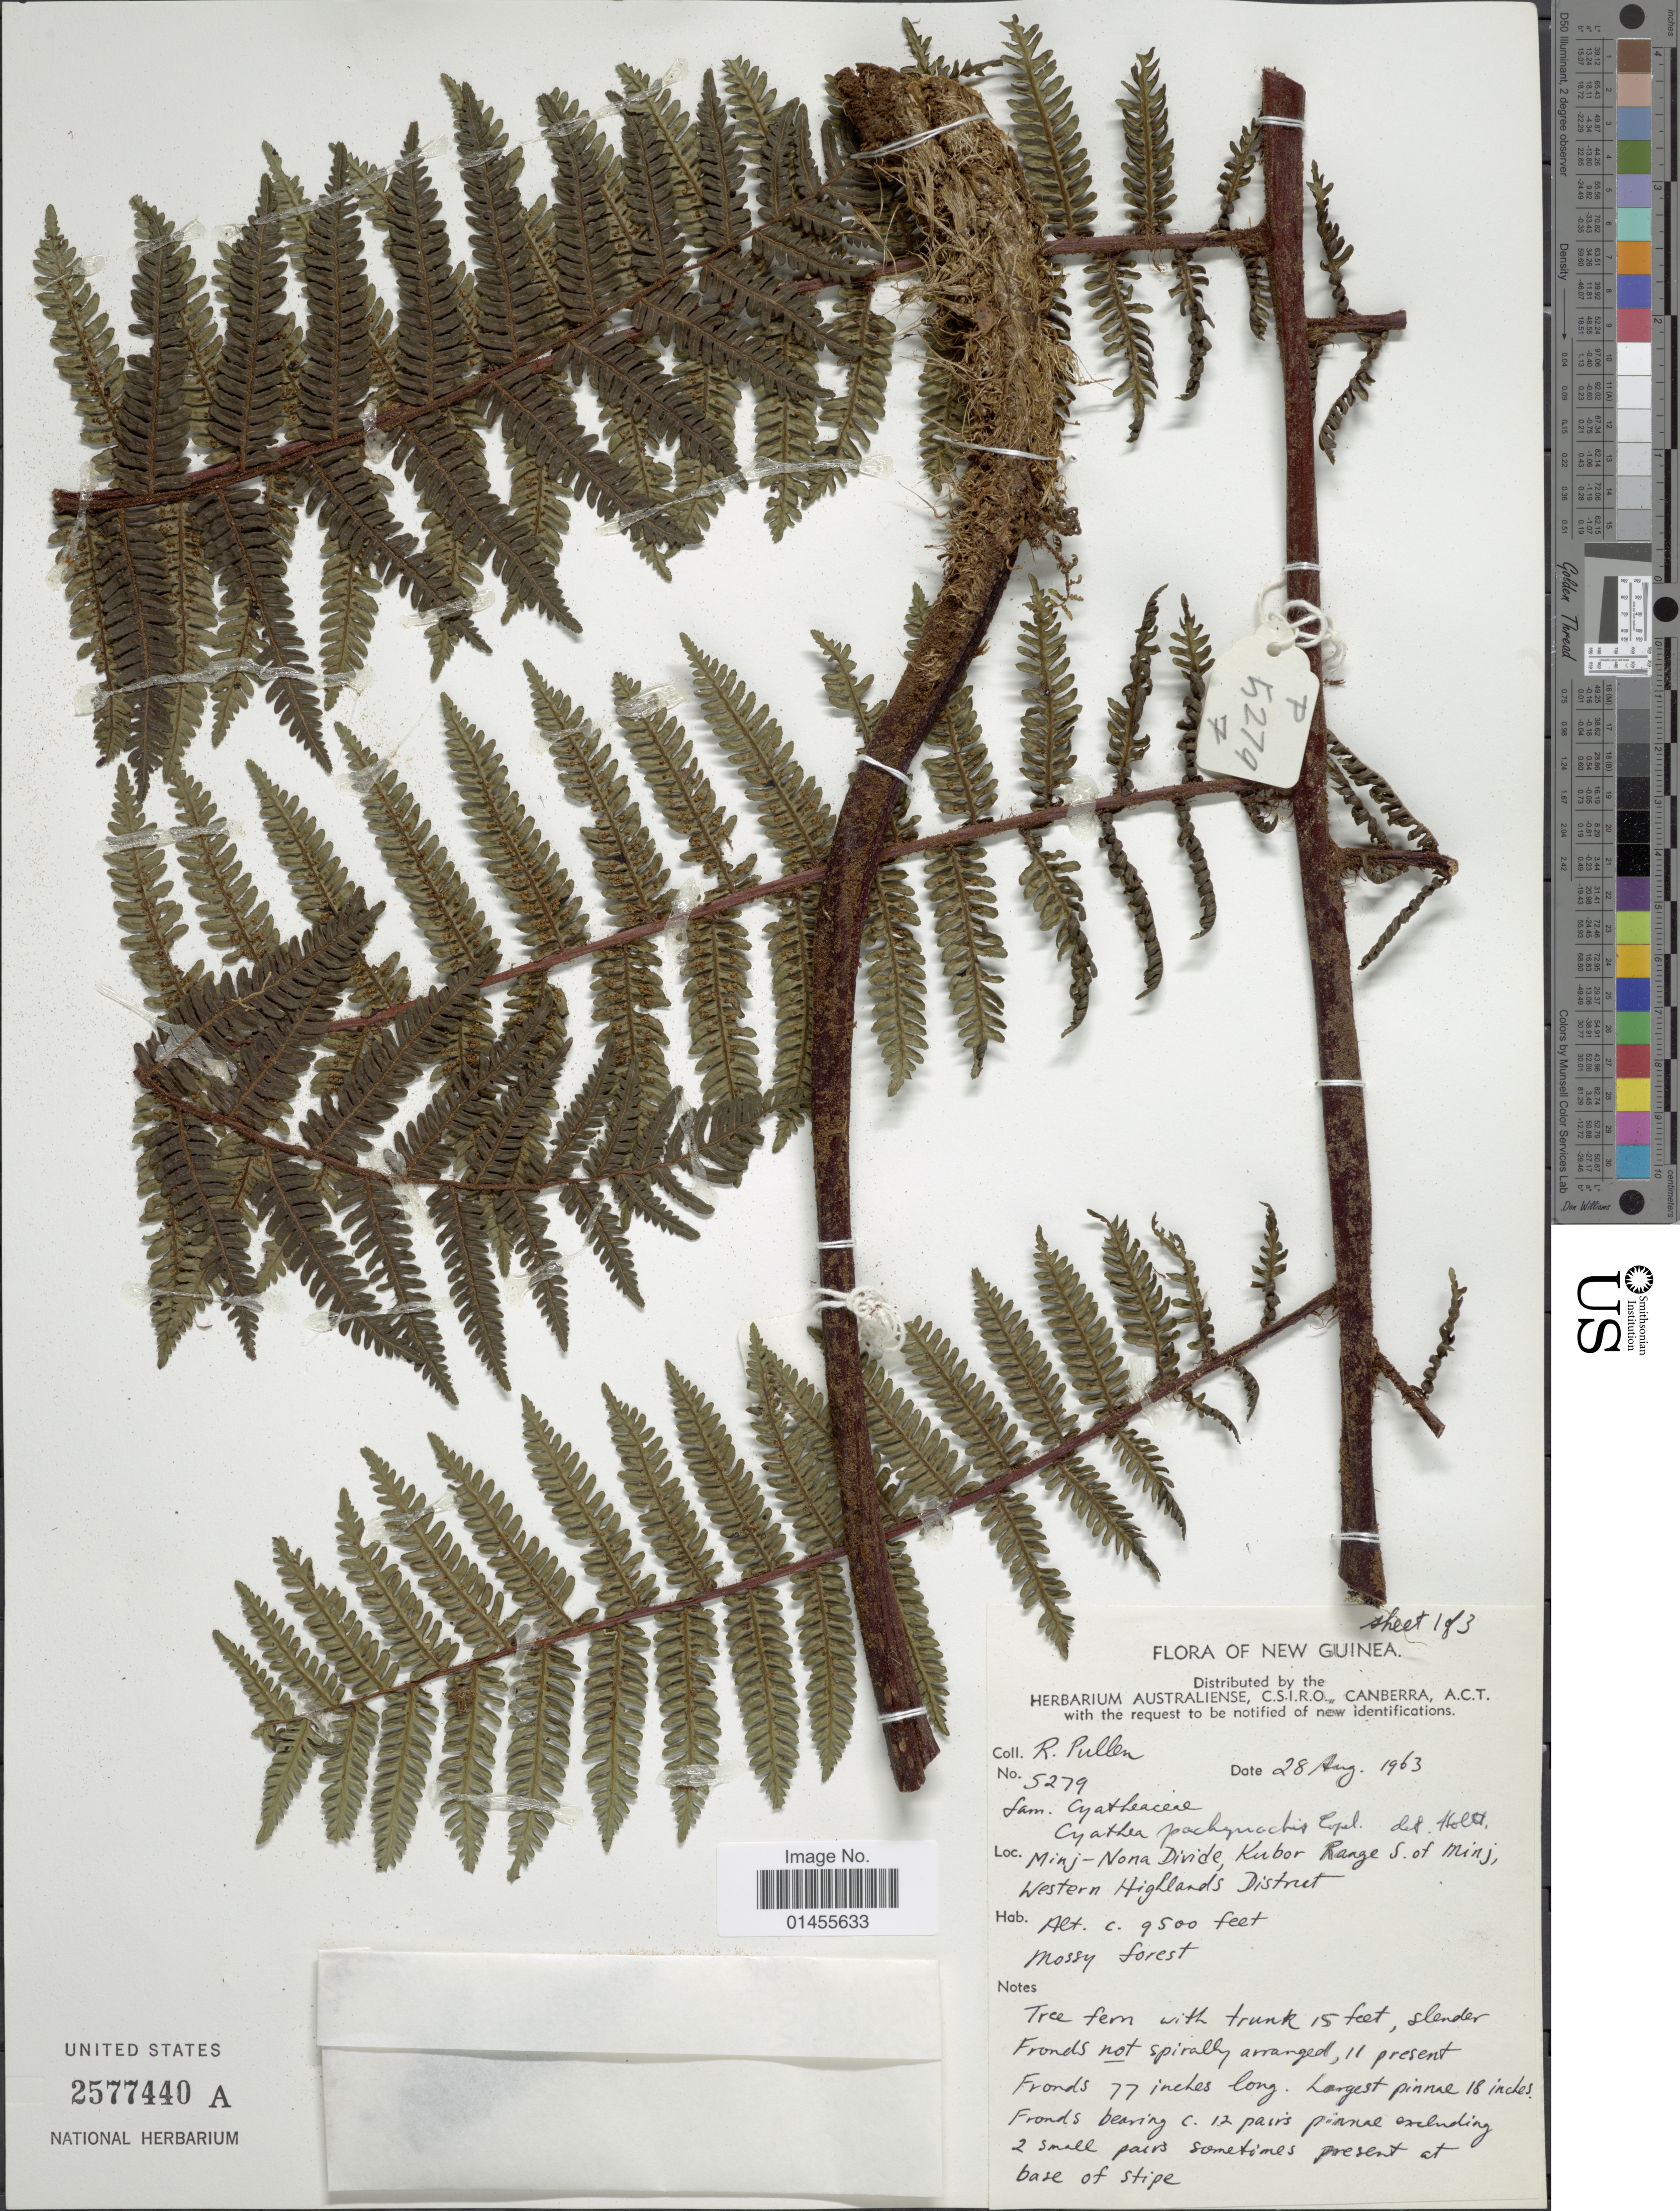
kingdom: Plantae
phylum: Tracheophyta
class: Polypodiopsida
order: Cyatheales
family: Cyatheaceae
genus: Alsophila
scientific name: Alsophila pachyrrhachis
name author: (Copel.) R.M. Tryon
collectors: R. Pullen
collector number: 5279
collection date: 1963-08-28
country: Papua New Guinea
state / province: Western Highlands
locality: New Guinea. Minj-Nona Divide, Kubor Range S. of Minj, Western Highlands District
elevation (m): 2896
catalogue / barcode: US 2577440A